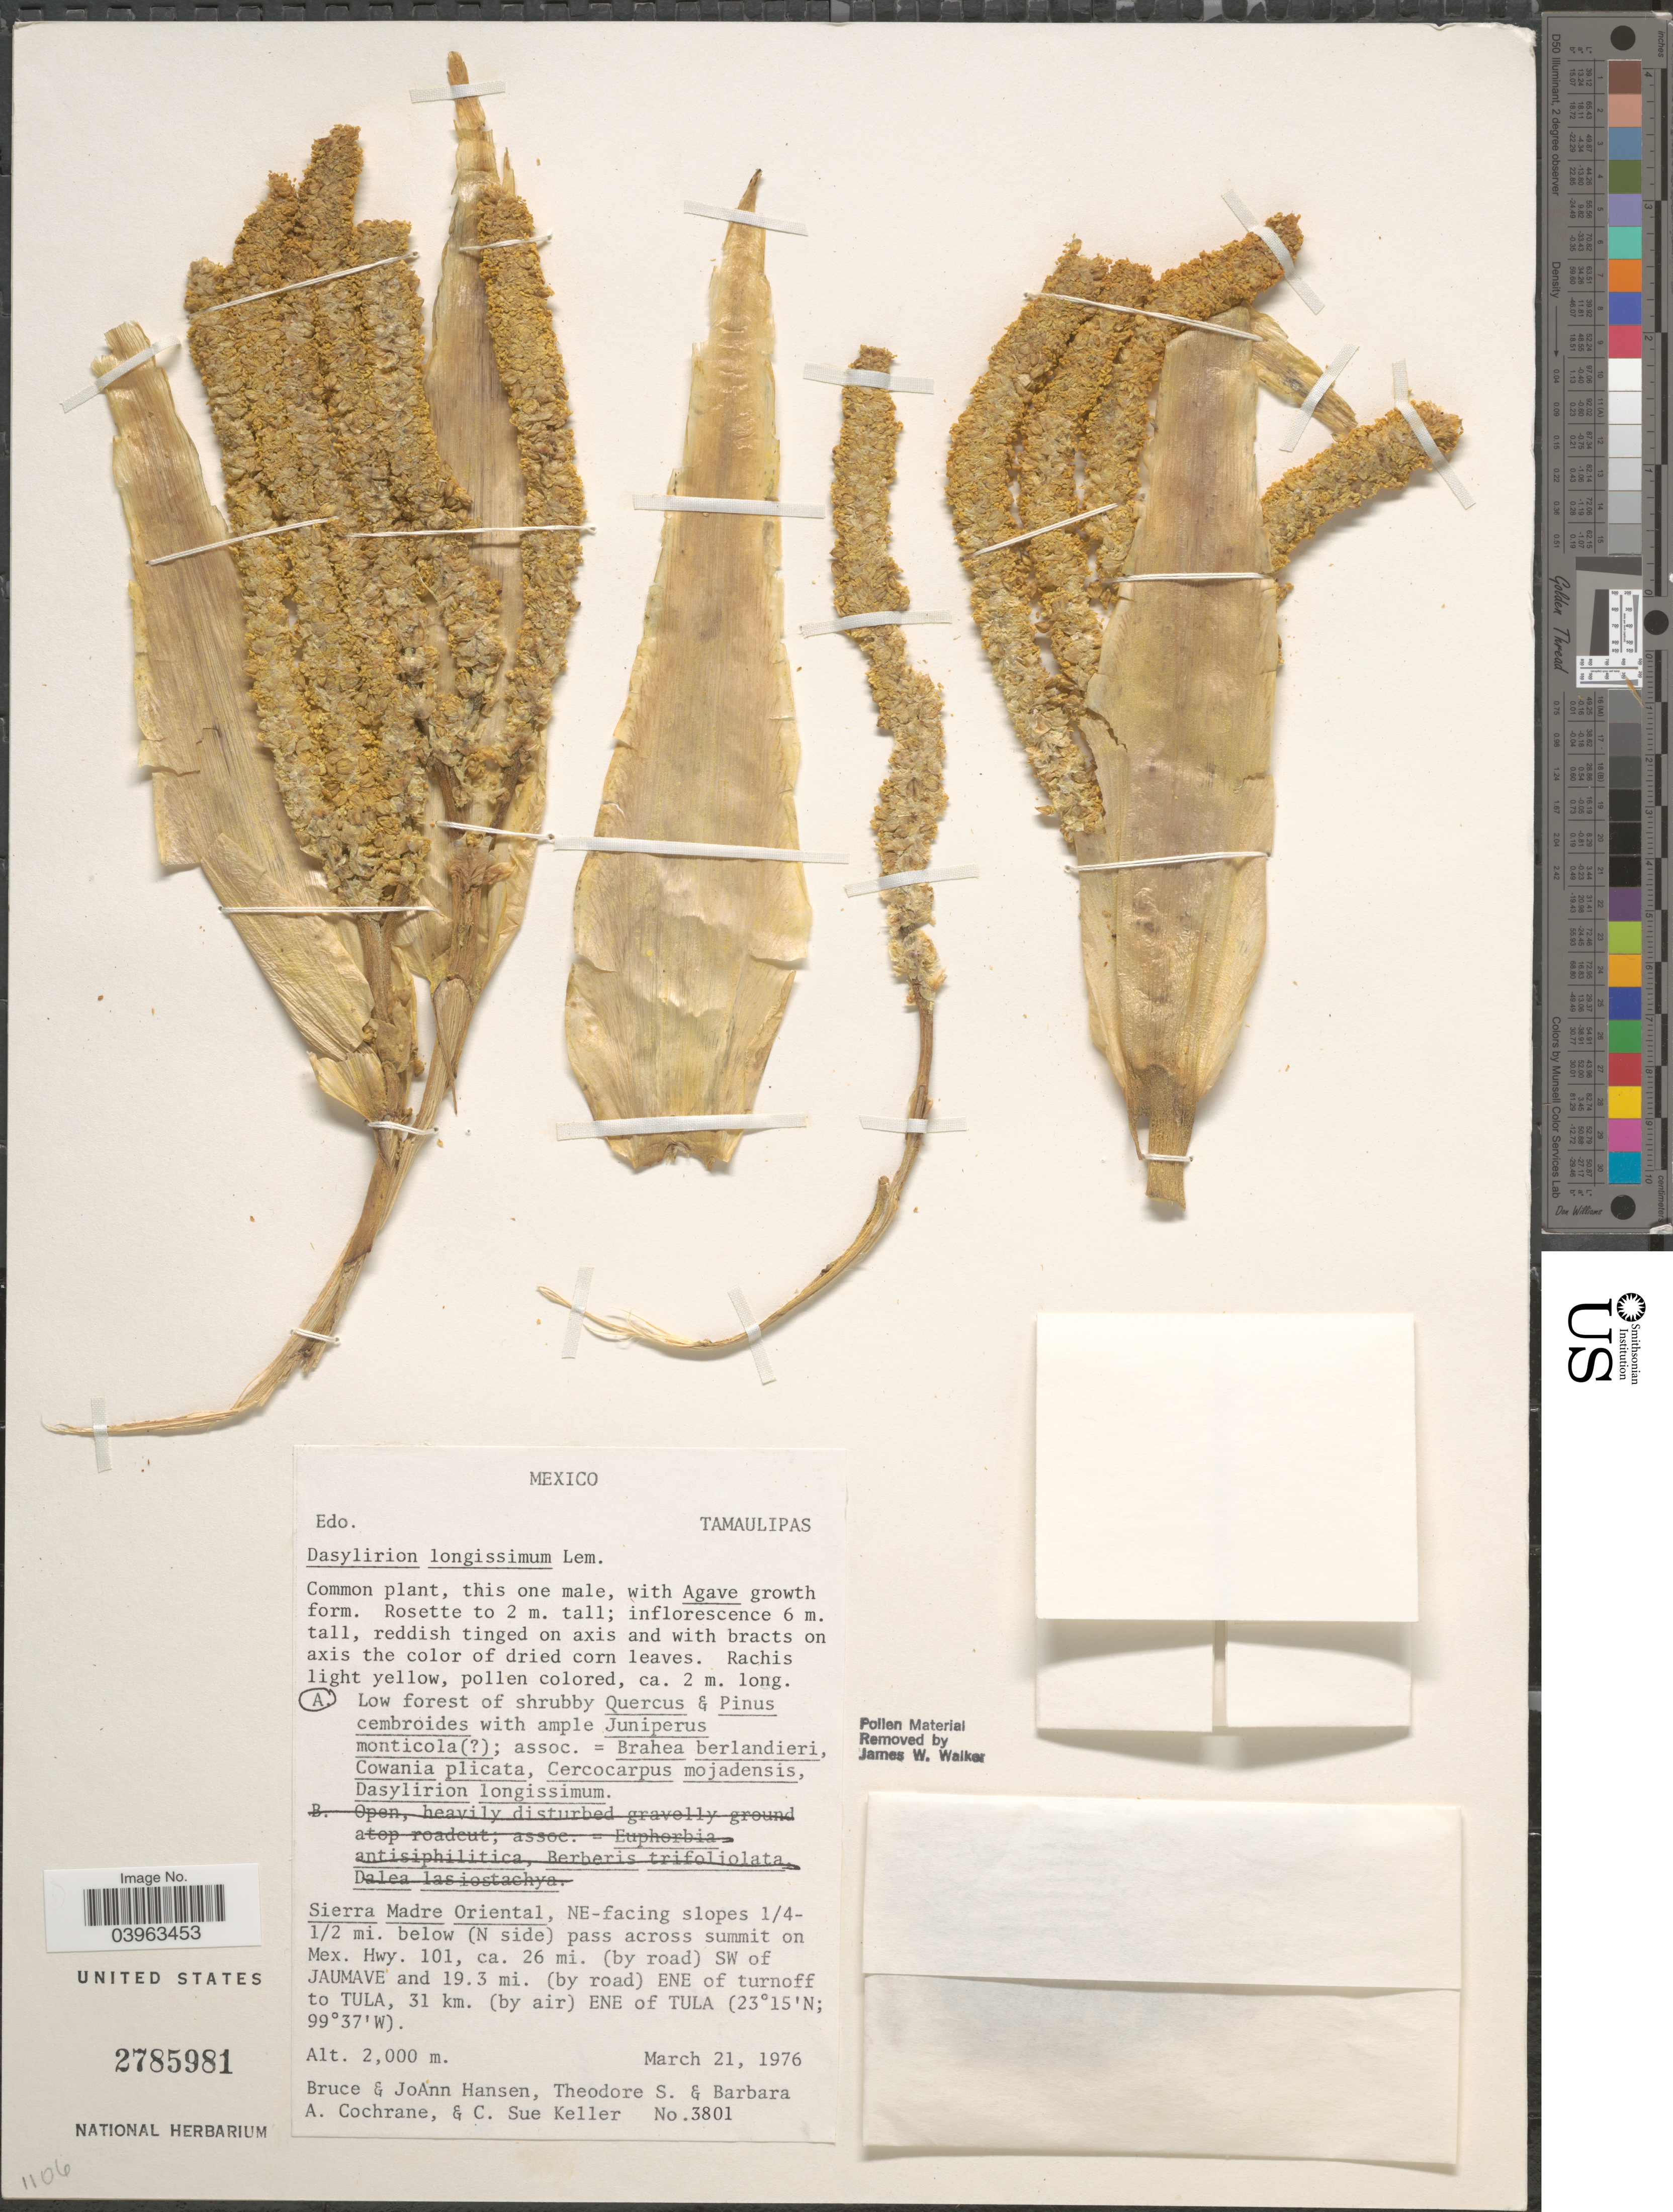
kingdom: Plantae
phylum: Tracheophyta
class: Liliopsida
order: Asparagales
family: Asparagaceae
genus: Dasylirion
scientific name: Dasylirion longissimum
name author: Lem.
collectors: B. Hansen, J. Hansen, T. S. Cochrane, B. Cochrane & C. Keller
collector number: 3801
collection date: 1976-03-21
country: Mexico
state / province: Tamaulipas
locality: Sierra Madre Oriental, NE-facing slopes ¼-½ mi. below (N side) pass across summit on Mex. Hwy. 101, ca. 26 mi. (by road) SW of Jaumave and 19.3 mi. (by road) ENE of turnoff to Tula, 31 km. (by air) ENE of Tula.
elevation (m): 2000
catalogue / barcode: US 2785981